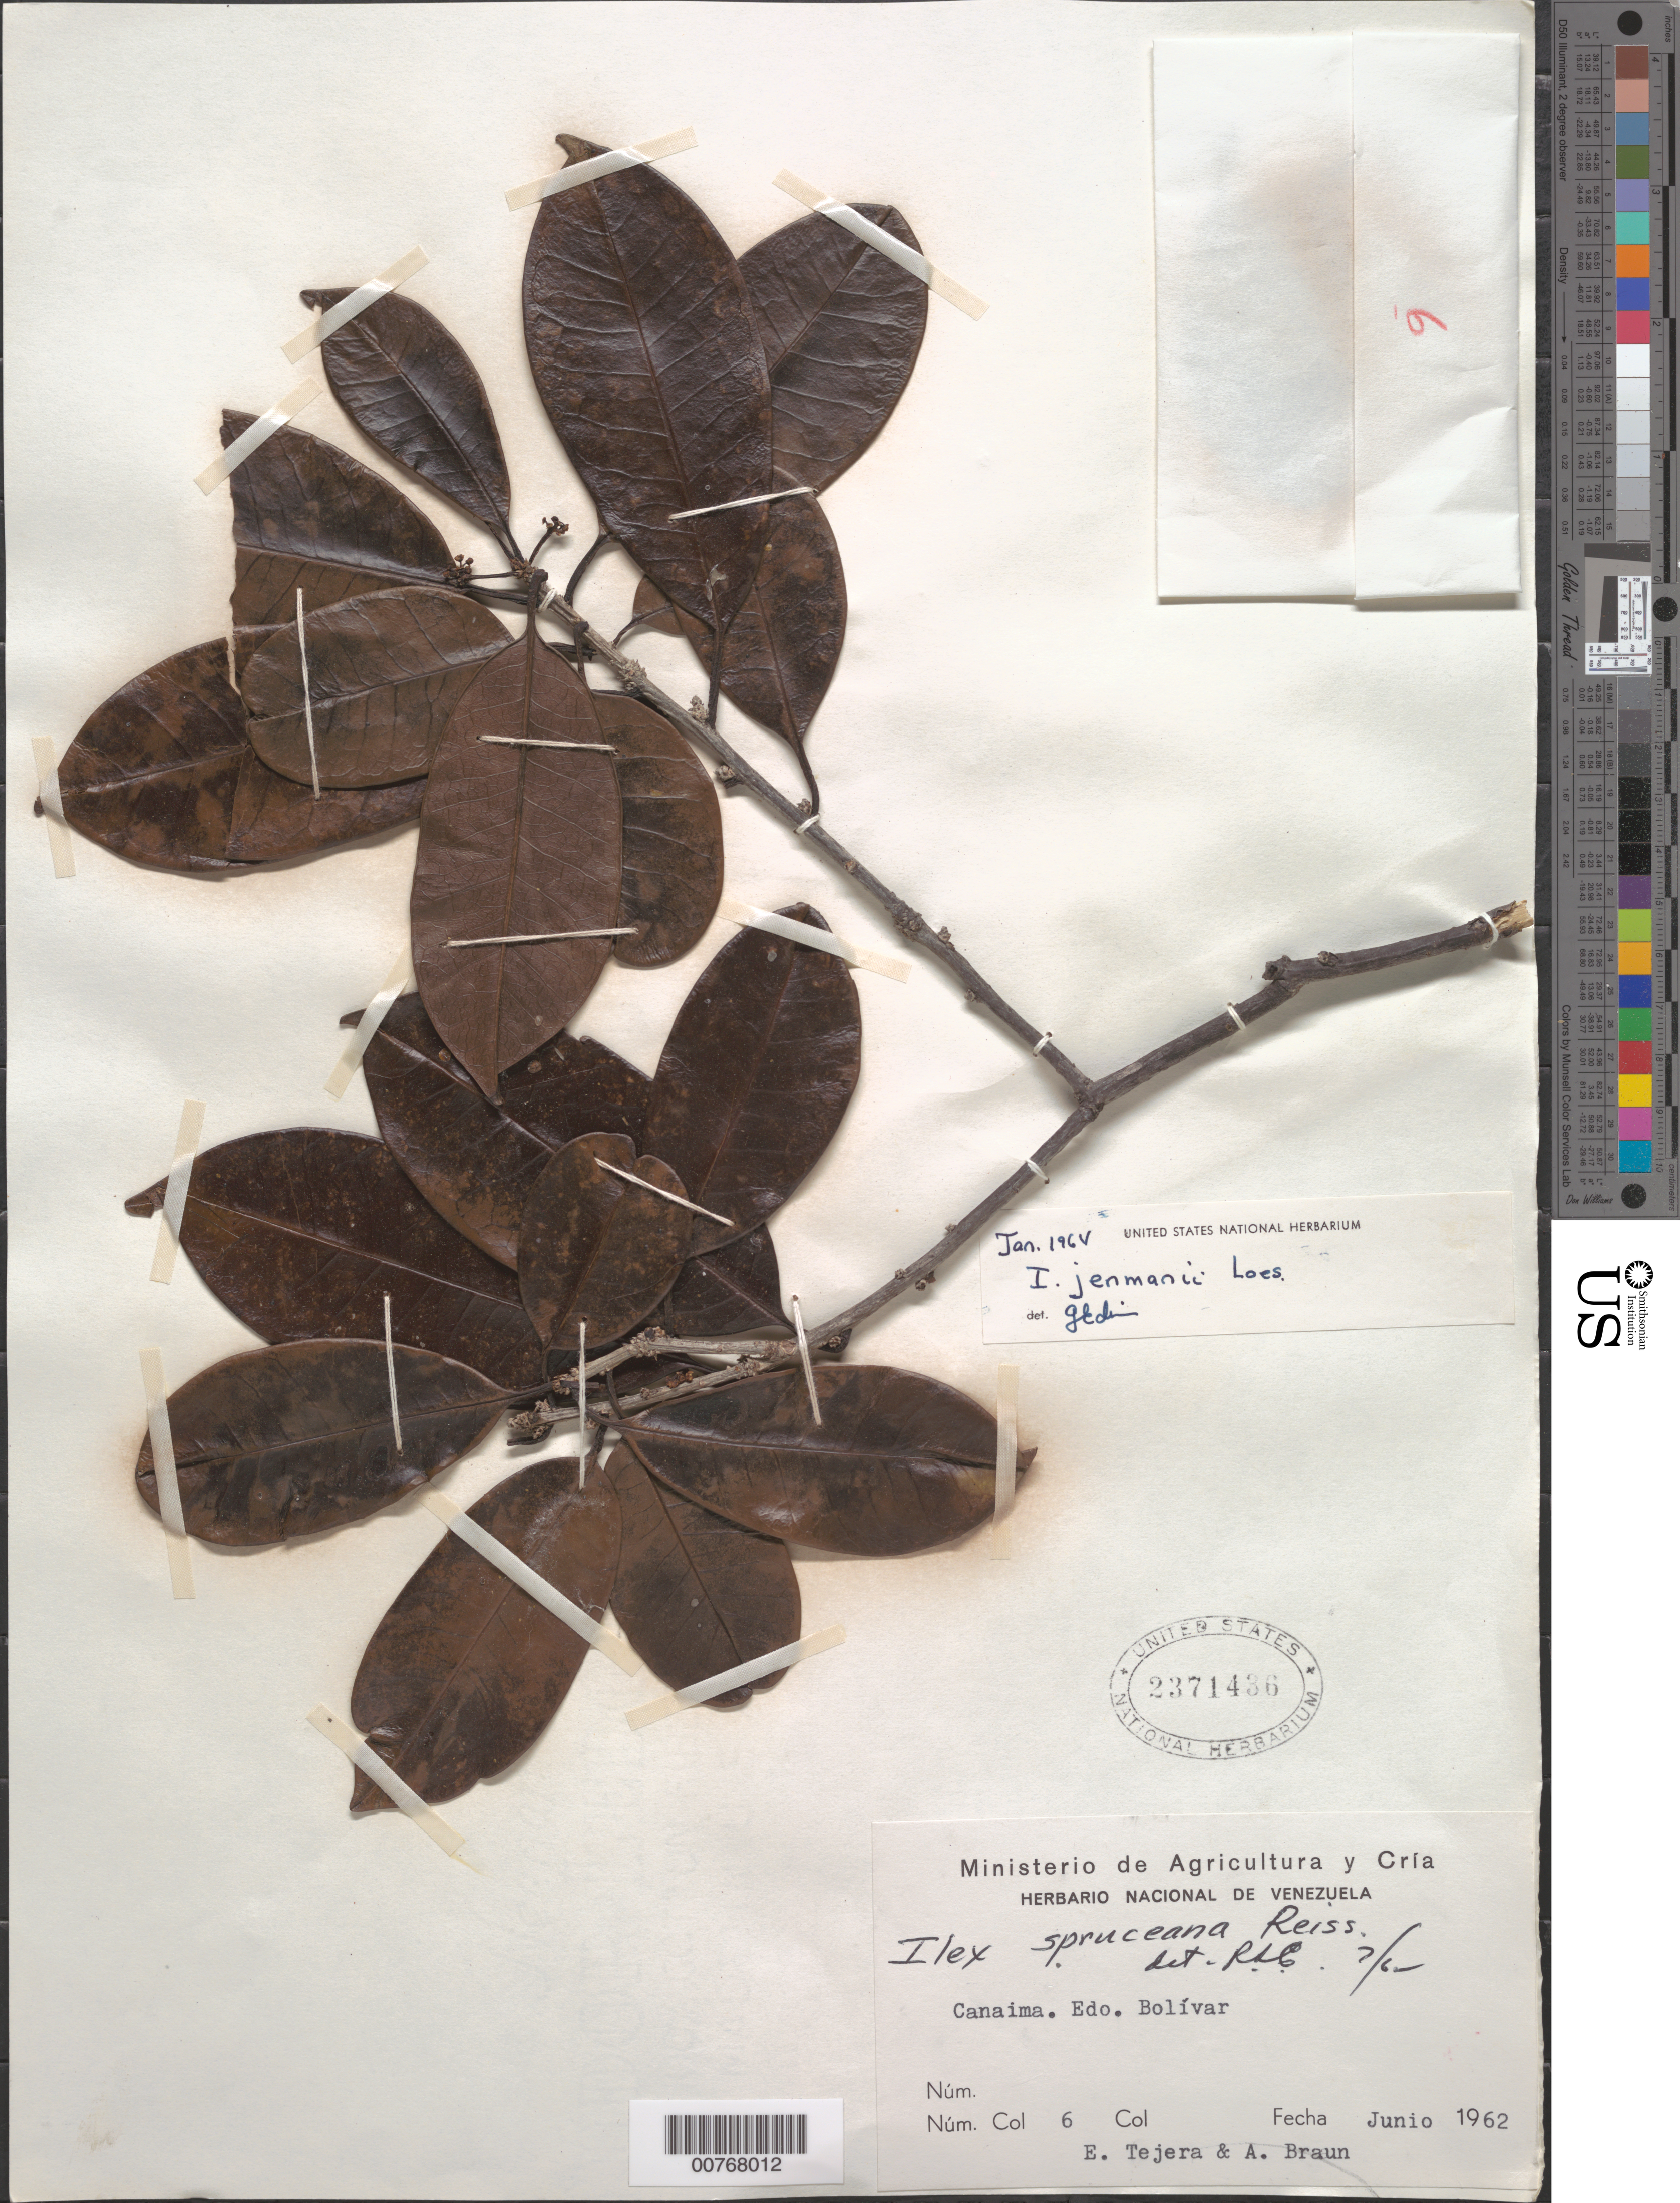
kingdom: Plantae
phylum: Tracheophyta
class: Magnoliopsida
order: Aquifoliales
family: Aquifoliaceae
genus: Ilex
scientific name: Ilex jenmanii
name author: Loes.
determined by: Edwin, G.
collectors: E. Tejera & A. Braun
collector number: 6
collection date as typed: Jun-62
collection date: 1962-06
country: Venezuela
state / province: Bolívar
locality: Canaima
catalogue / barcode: US 2371436